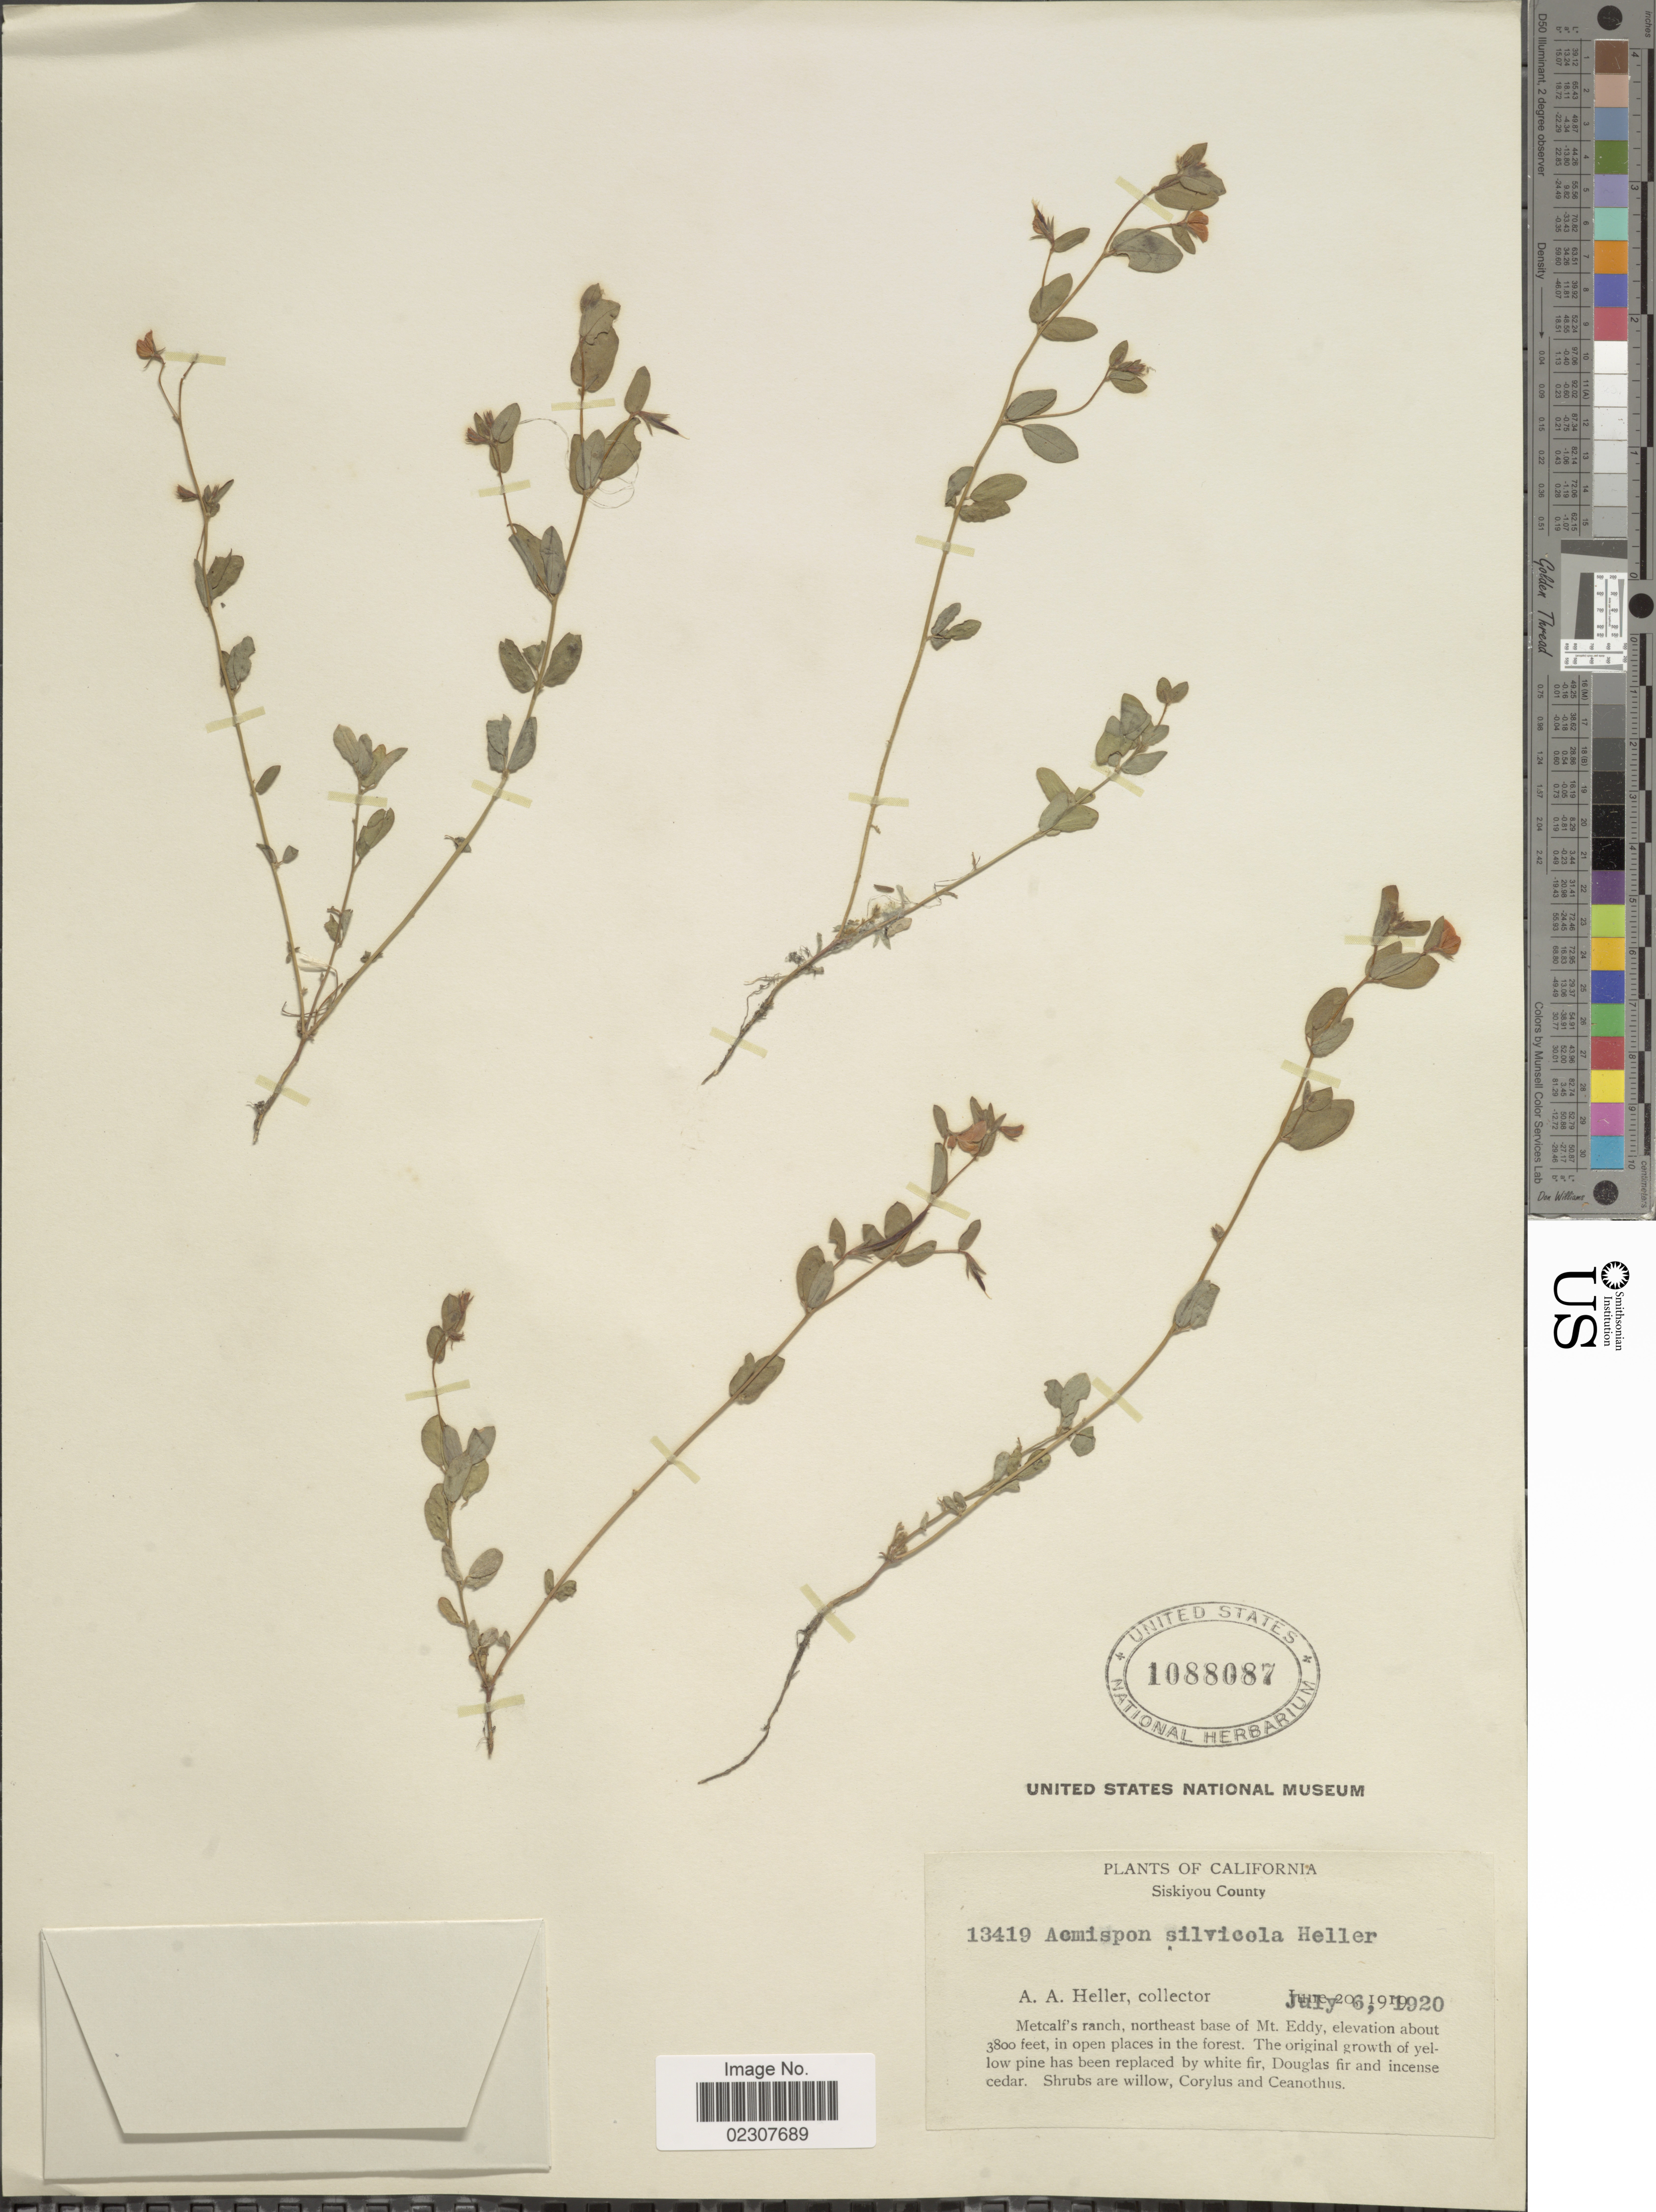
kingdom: Plantae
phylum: Tracheophyta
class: Magnoliopsida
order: Fabales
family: Fabaceae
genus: Acmispon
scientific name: Acmispon silvicola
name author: A. Heller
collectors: A. A. Heller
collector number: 13419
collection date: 1920-07-06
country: United States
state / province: California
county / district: Siskiyou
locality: Siskiyou County, Metcalf's ranch, northeast base of Mt Eddy, in open places in the forest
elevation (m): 1158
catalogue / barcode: US 1088087